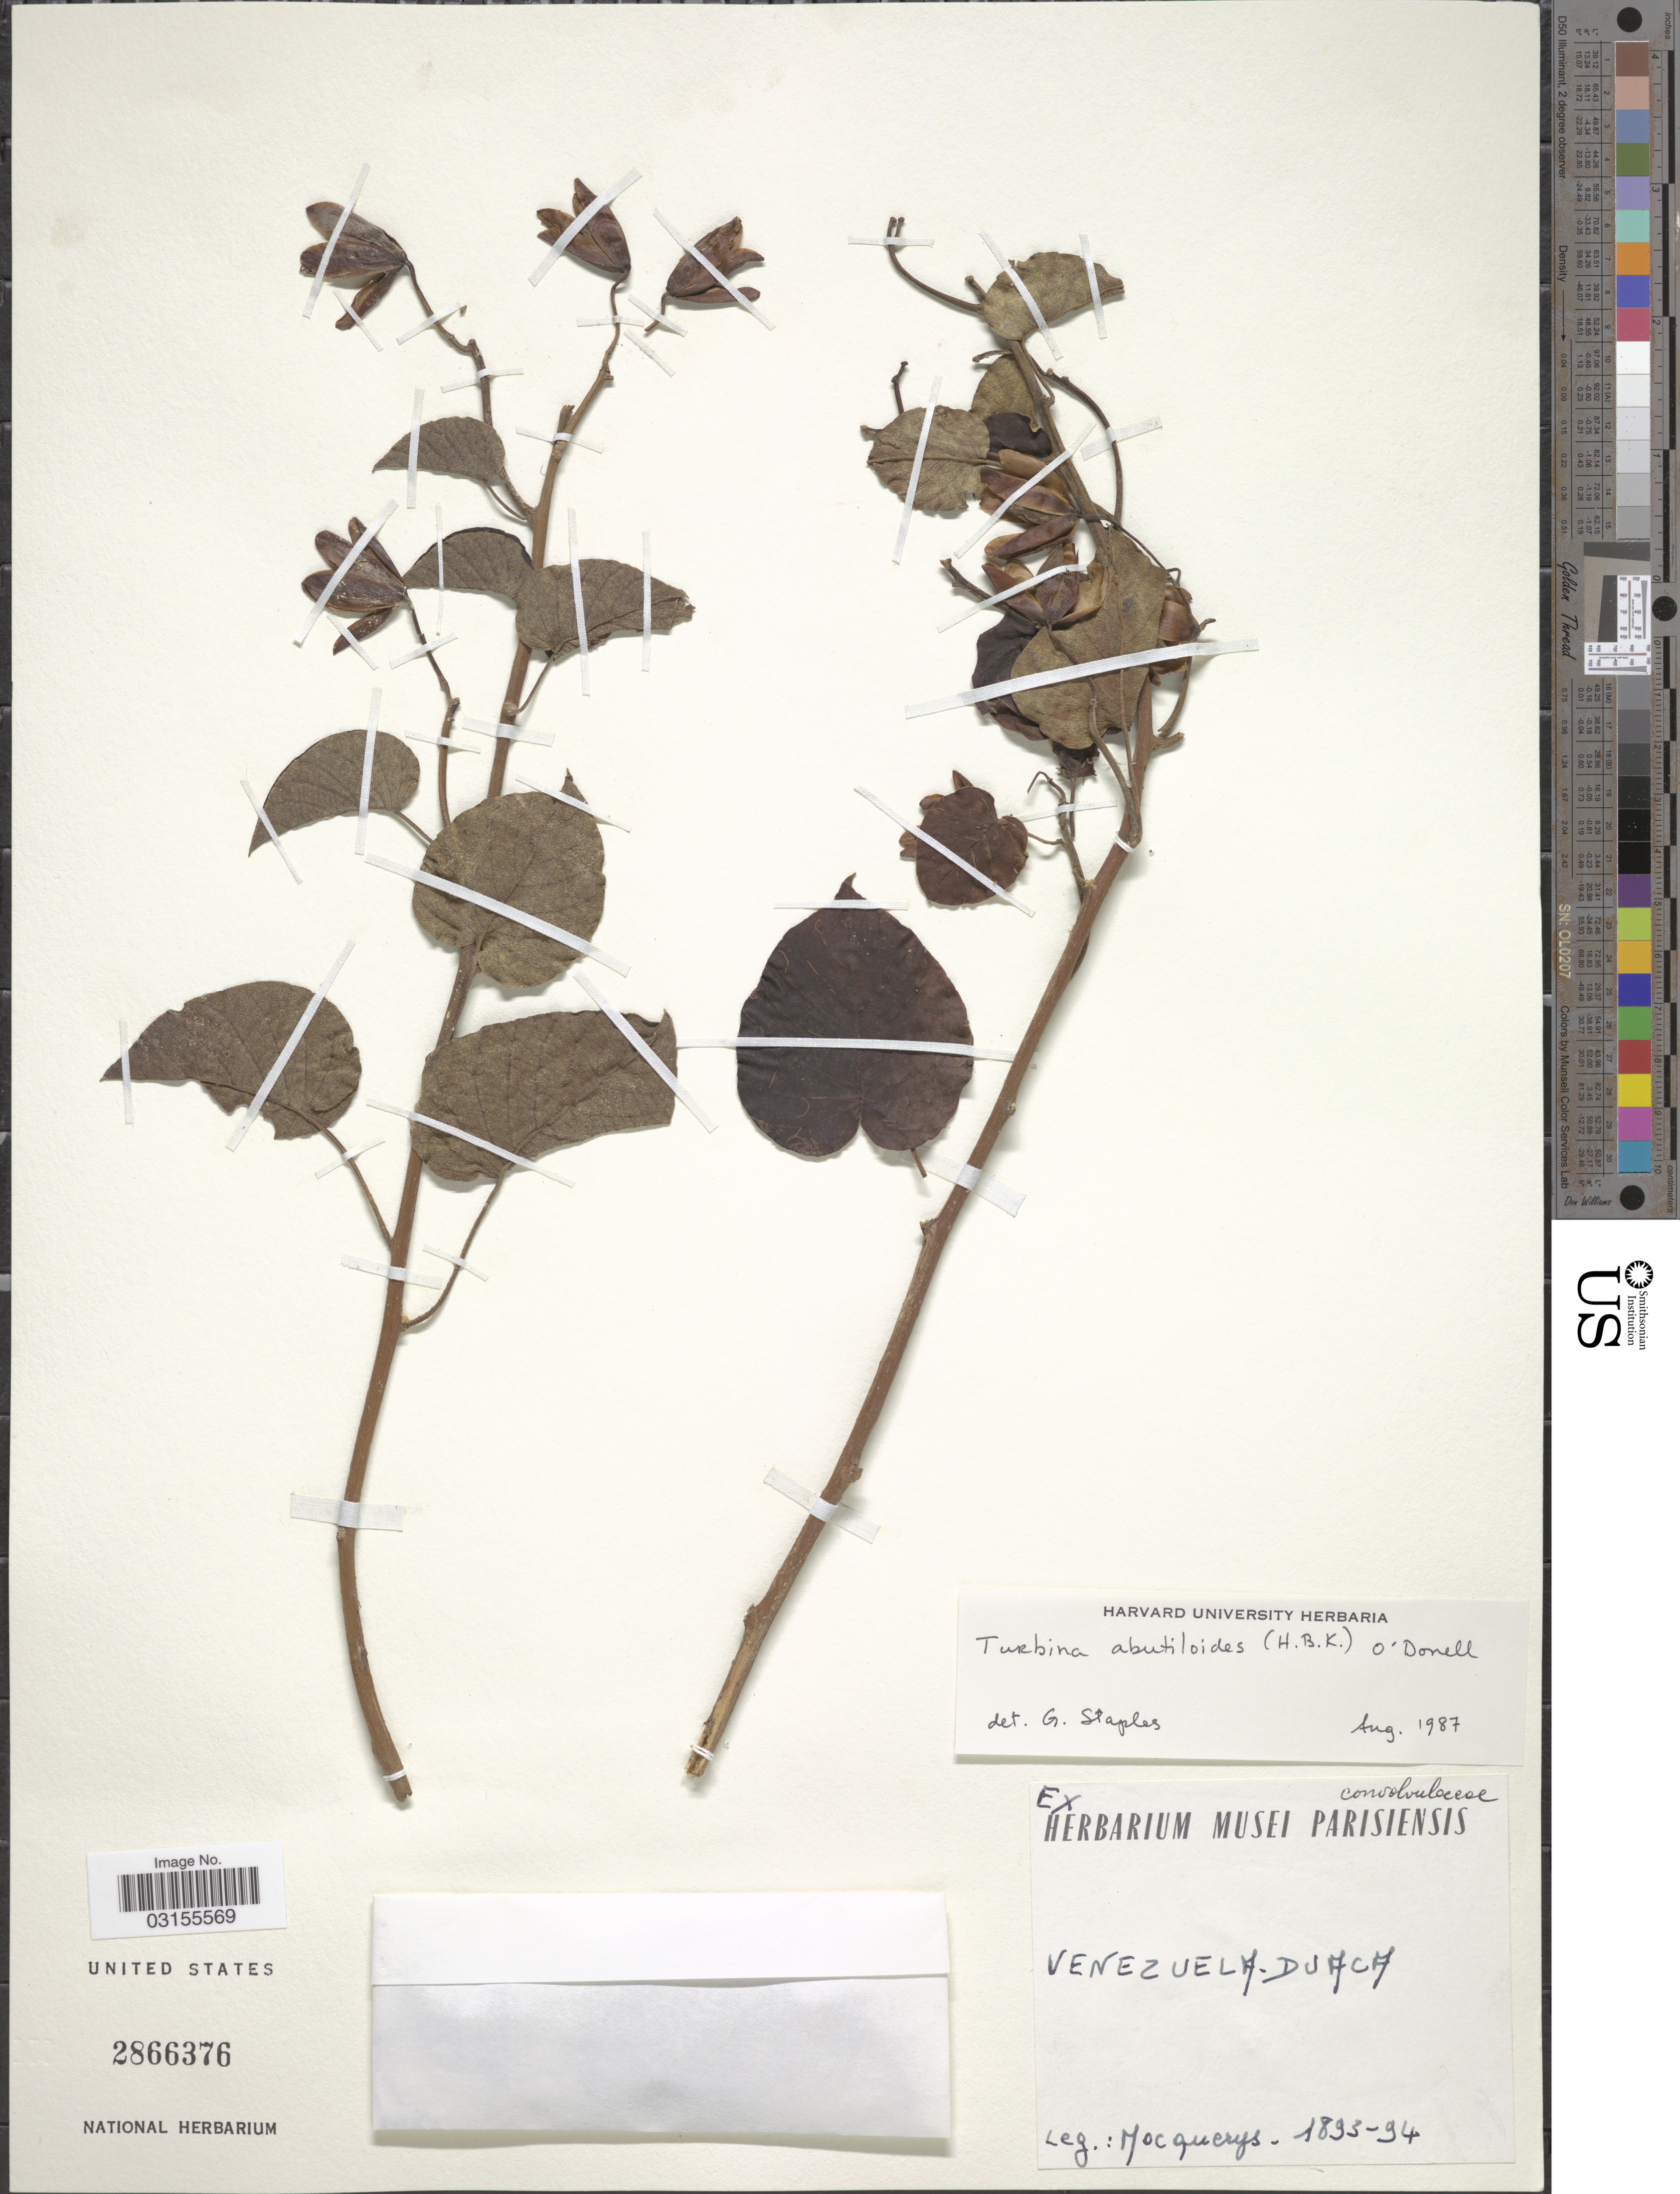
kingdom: Plantae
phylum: Tracheophyta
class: Magnoliopsida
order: Solanales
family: Convolvulaceae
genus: Turbina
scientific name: Turbina abutiloides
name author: (Kunth) O'Donell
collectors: A. Mocquerys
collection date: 1893/1894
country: Venezuela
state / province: Lara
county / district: Crespo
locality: Duaca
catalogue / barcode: US 2866376